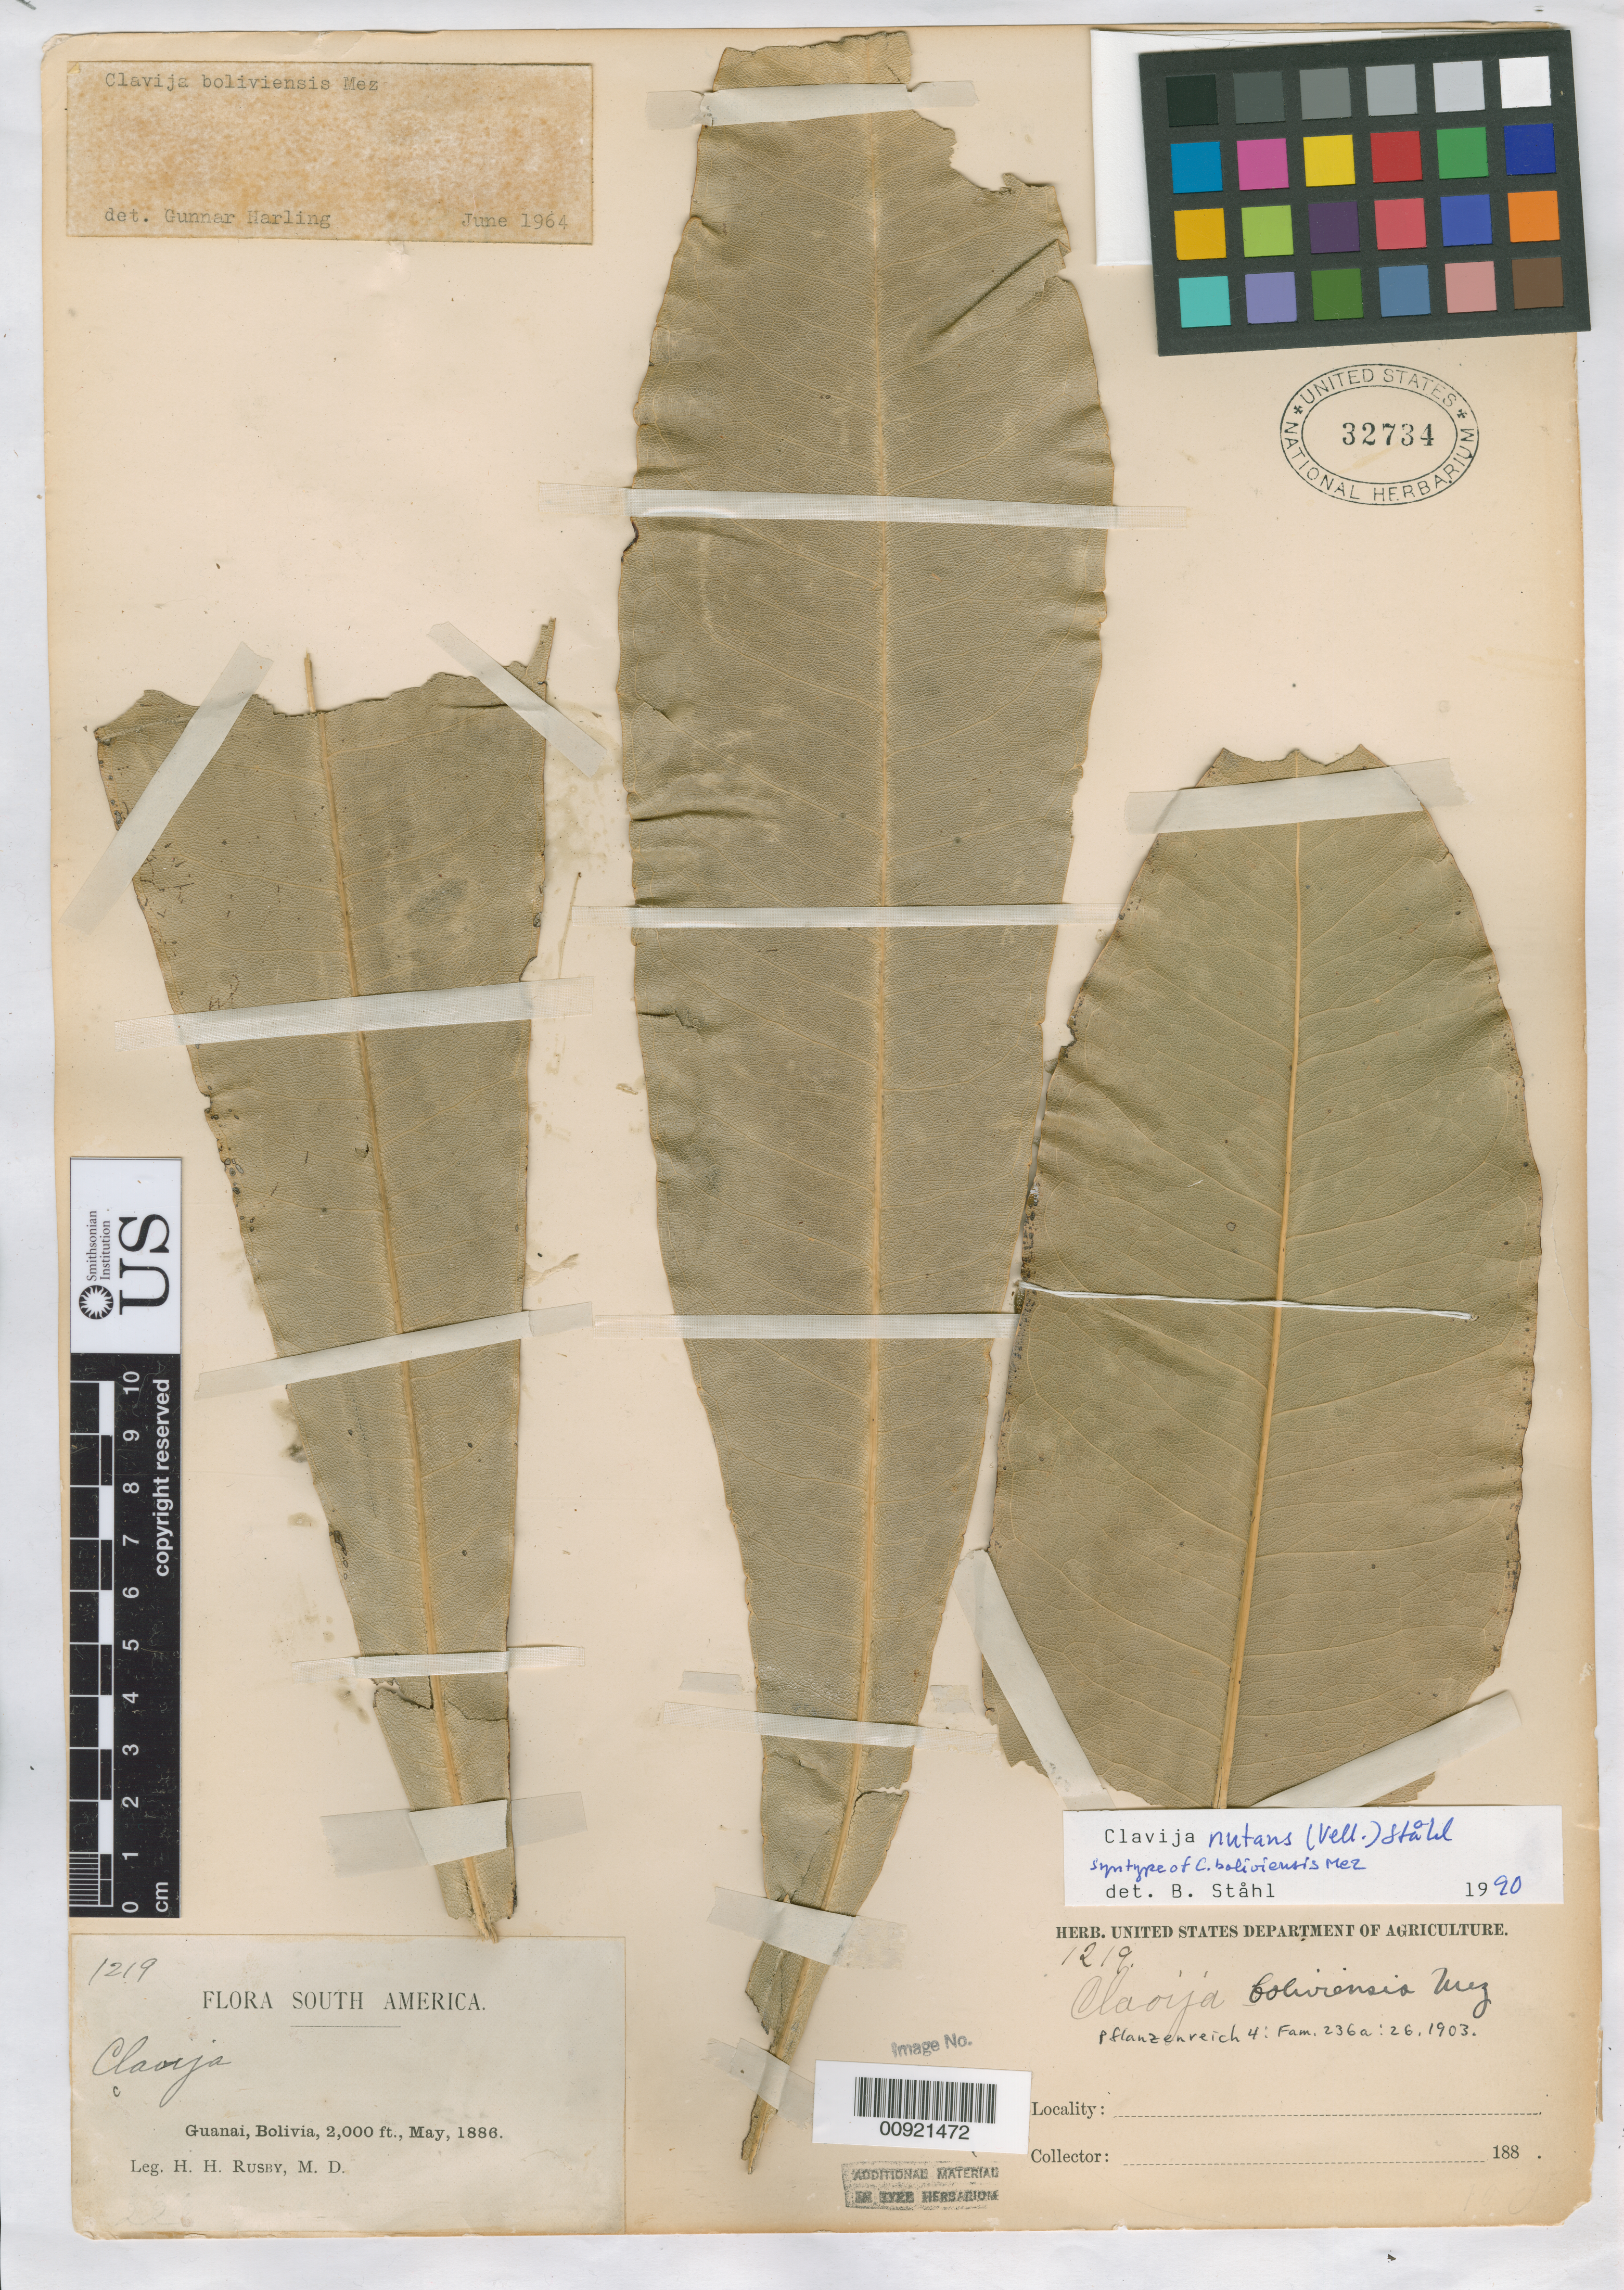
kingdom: Plantae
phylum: Tracheophyta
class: Magnoliopsida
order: Ericales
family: Primulaceae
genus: Clavija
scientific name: Clavija boliviensis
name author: Mez in Engl.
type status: Syntype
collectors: H. H. Rusby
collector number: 1219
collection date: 1886-05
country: Bolivia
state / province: La Páz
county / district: Larecaja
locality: Guanay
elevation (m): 610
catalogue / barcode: US 32734